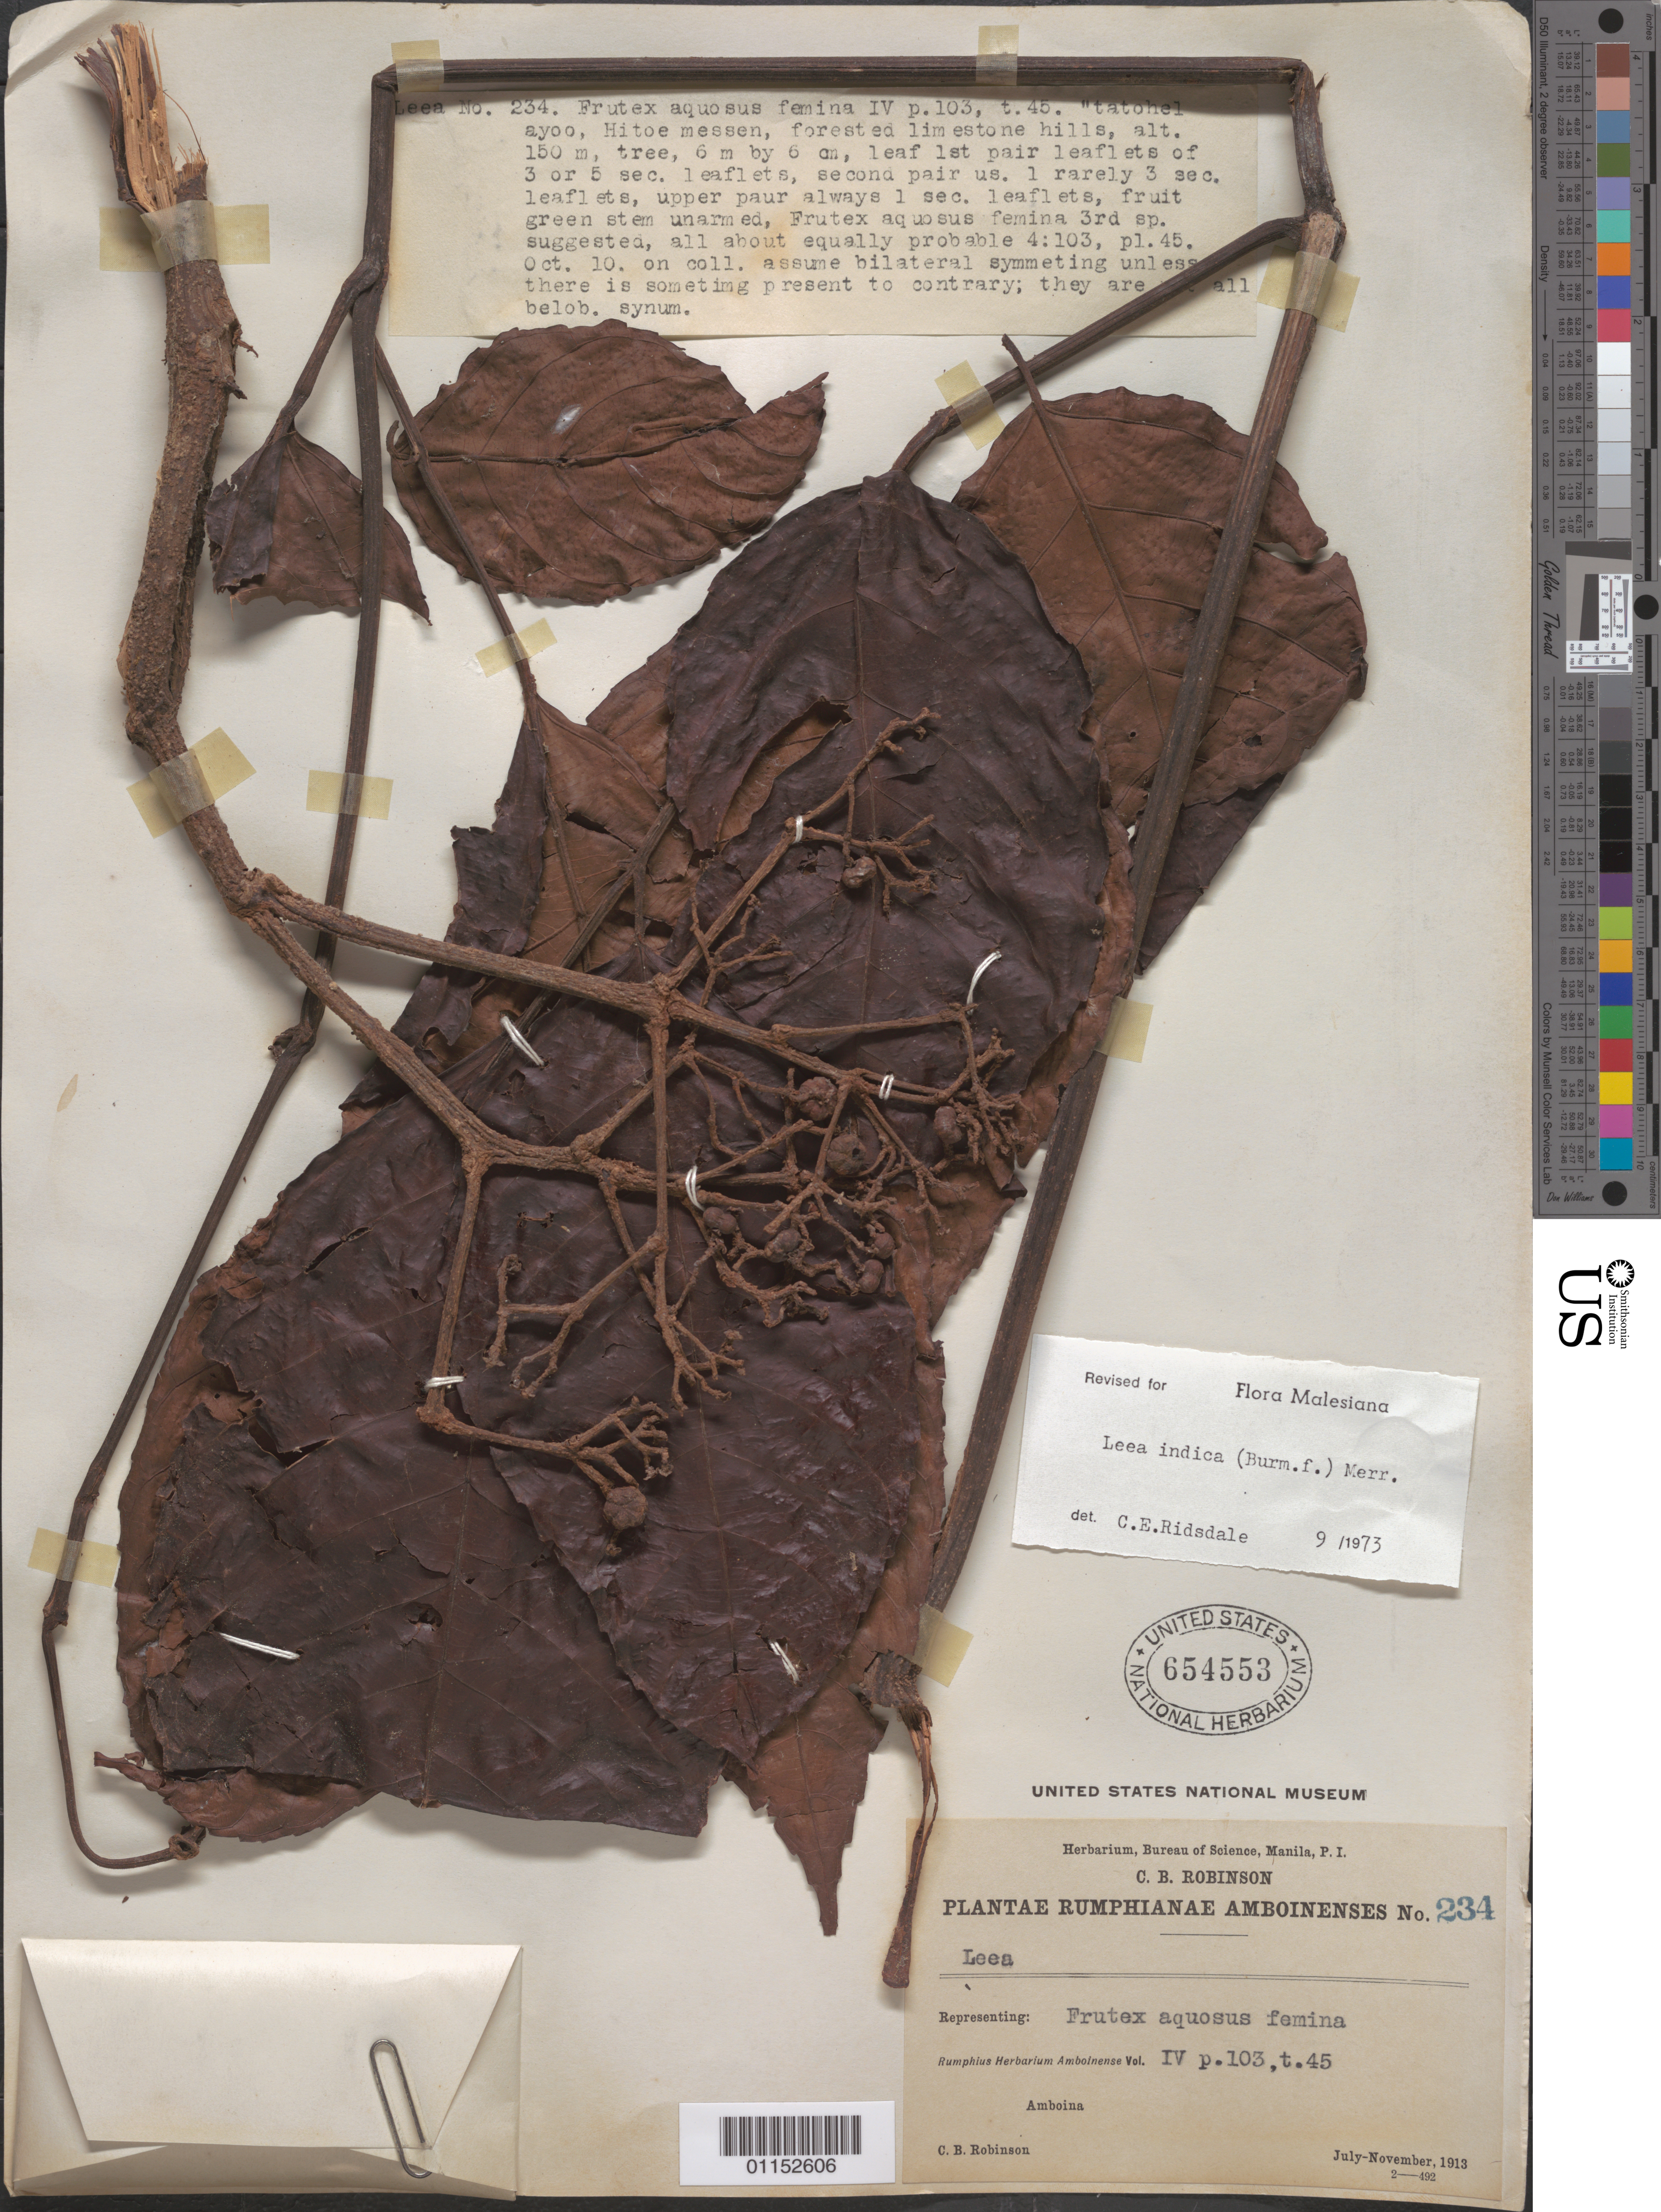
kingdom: Plantae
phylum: Tracheophyta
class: Magnoliopsida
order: Vitales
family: Vitaceae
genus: Leea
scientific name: Leea indica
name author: (Burm. f.) Merr.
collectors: C. Robinson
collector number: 234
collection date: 1913-07/1913-11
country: Indonesia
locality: Ambon Island.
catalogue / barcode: US 654553